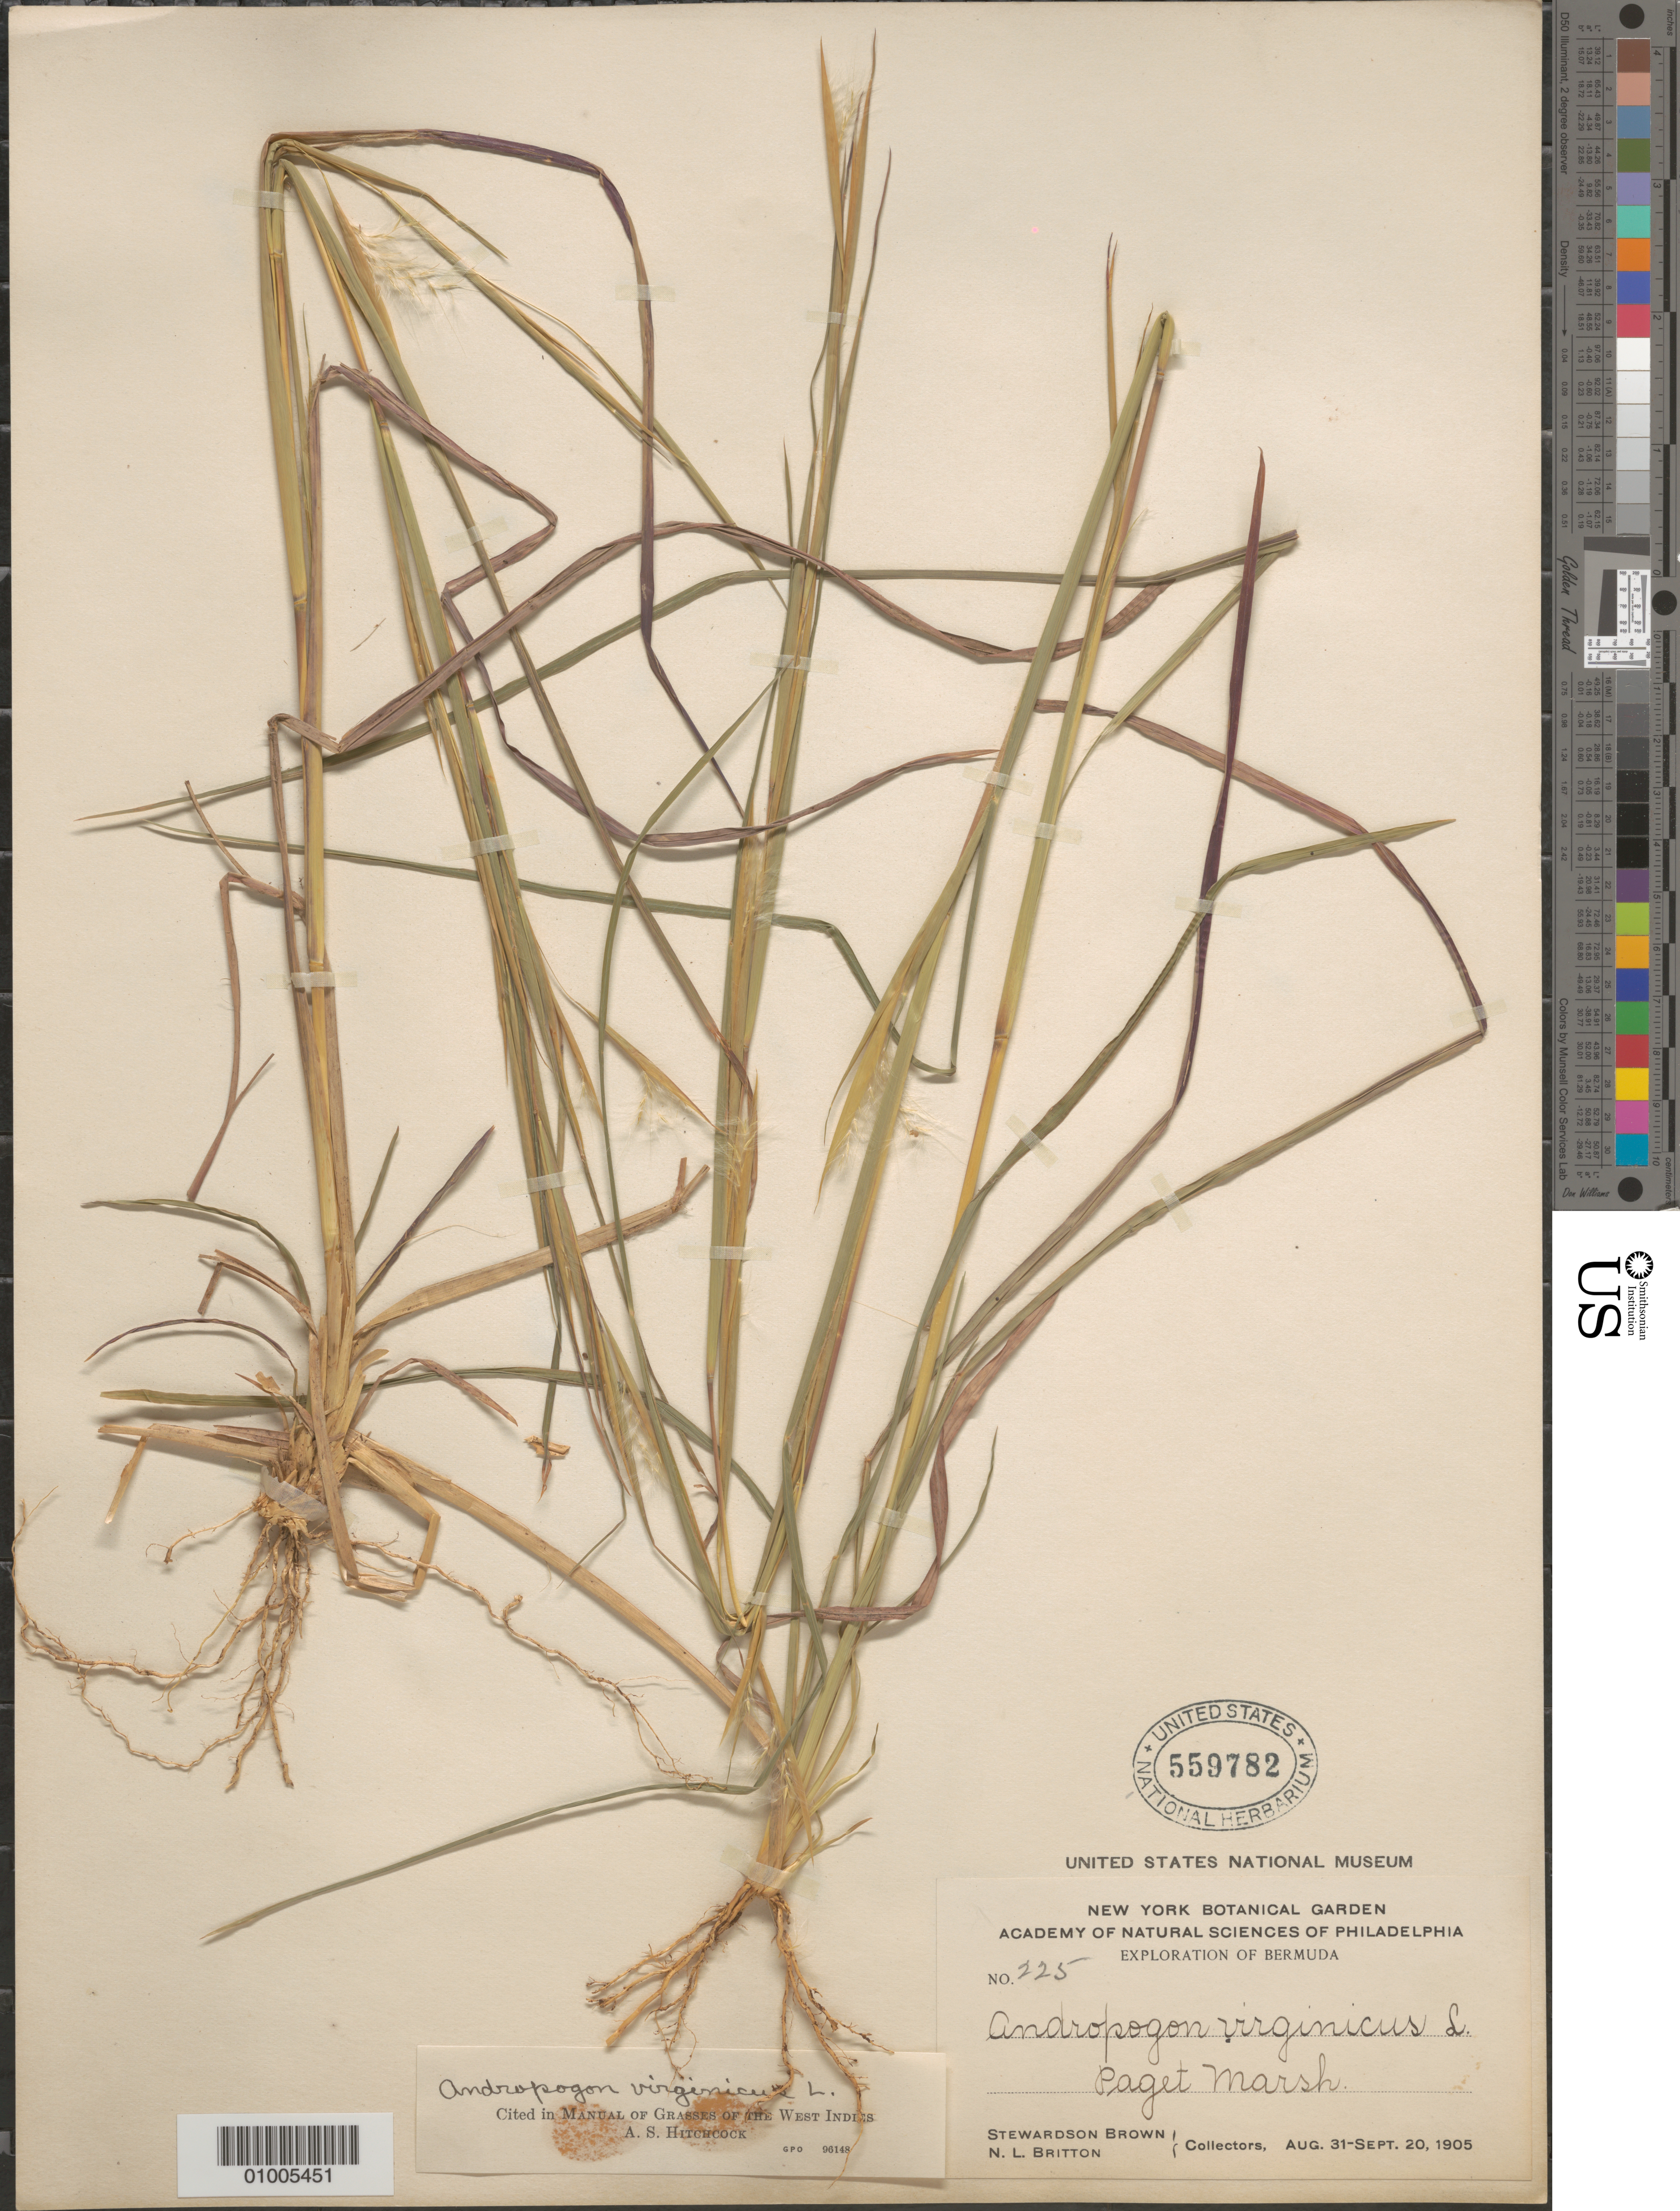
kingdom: Plantae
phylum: Tracheophyta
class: Liliopsida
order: Poales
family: Poaceae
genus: Andropogon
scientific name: Andropogon virginicus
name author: L.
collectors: S. Brown & N. Britton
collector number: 225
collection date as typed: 31 Aug 1905 to 20 Sep 1905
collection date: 1905-08-31/1905-09-20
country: Bermuda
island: Bermuda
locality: Paget Marsh.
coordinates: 0 N, 0 E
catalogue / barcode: US 559782